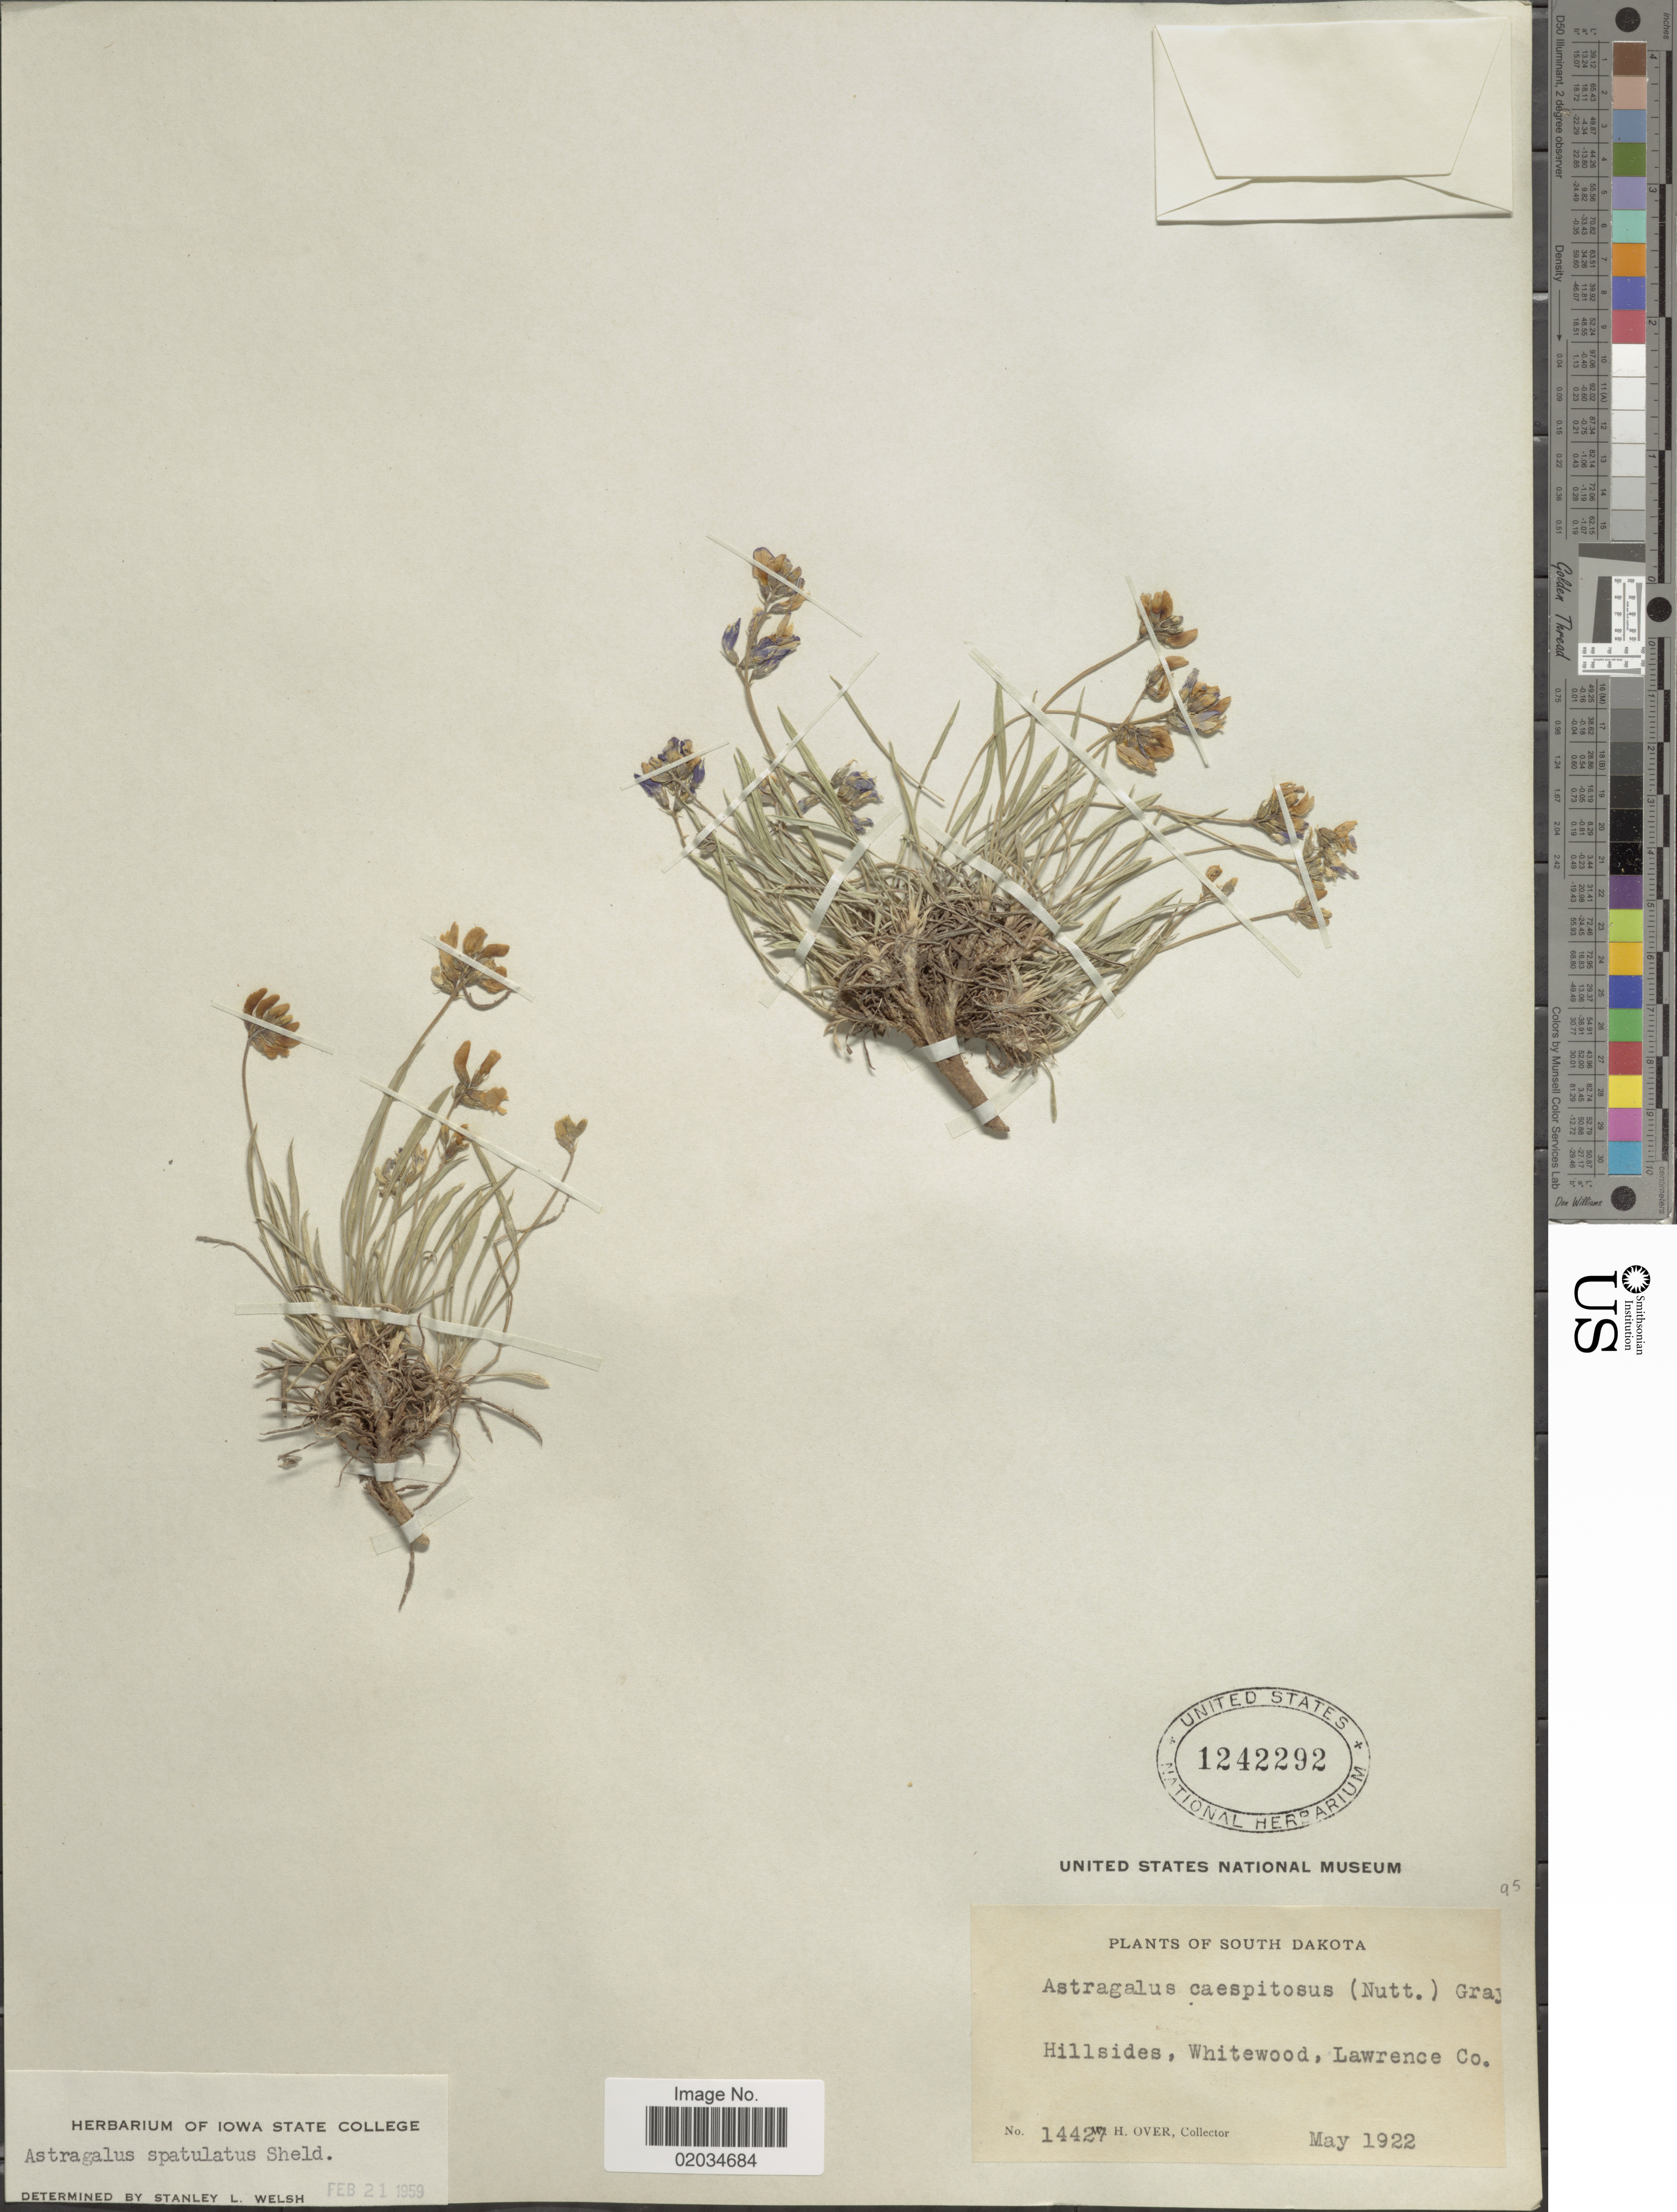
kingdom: Plantae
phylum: Tracheophyta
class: Magnoliopsida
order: Fabales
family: Fabaceae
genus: Astragalus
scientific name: Astragalus spatulatus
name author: E. Sheld.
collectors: W. Over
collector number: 14427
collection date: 1922-05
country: United States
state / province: South Dakota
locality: Whitewood, Lawrence Co.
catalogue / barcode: US 1242292